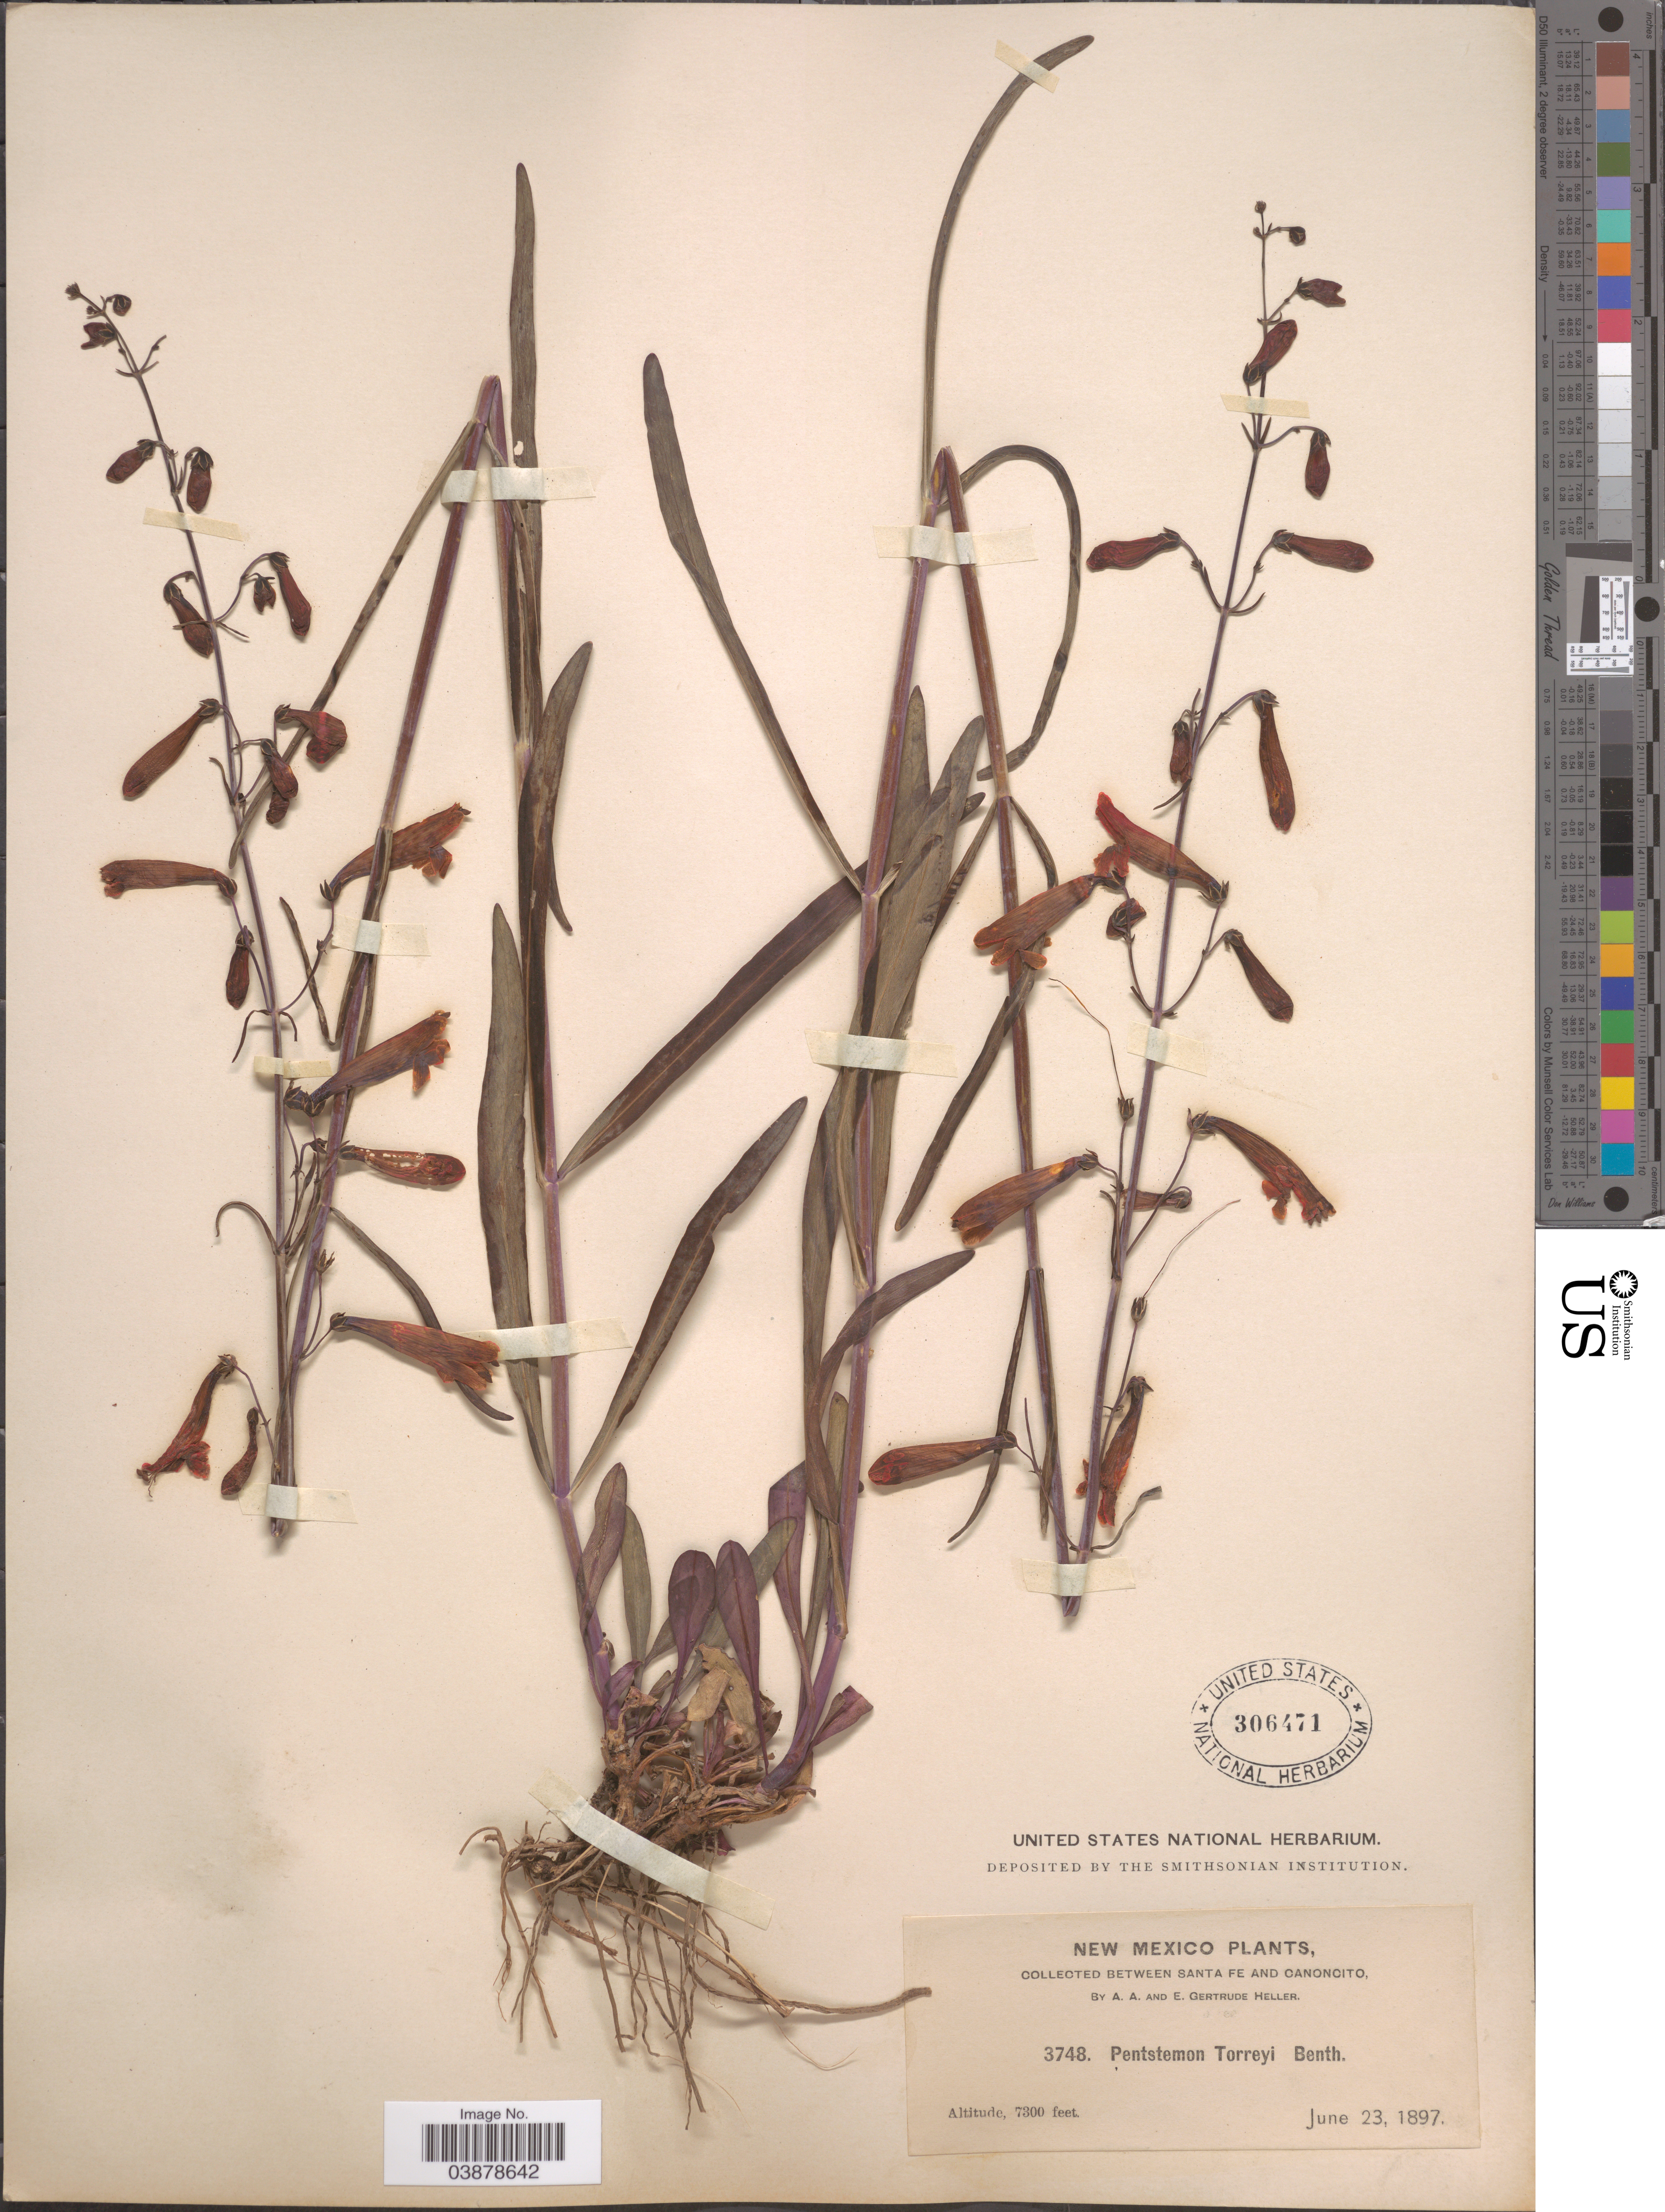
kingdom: Plantae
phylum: Tracheophyta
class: Magnoliopsida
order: Lamiales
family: Plantaginaceae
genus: Penstemon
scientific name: Penstemon torreyi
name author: Benth.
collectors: A. A. Heller & E. G. Heller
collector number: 3748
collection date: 1897-06-23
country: United States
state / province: New Mexico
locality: Between Santa Fe and Canoncito.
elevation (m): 2225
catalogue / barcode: US 306471